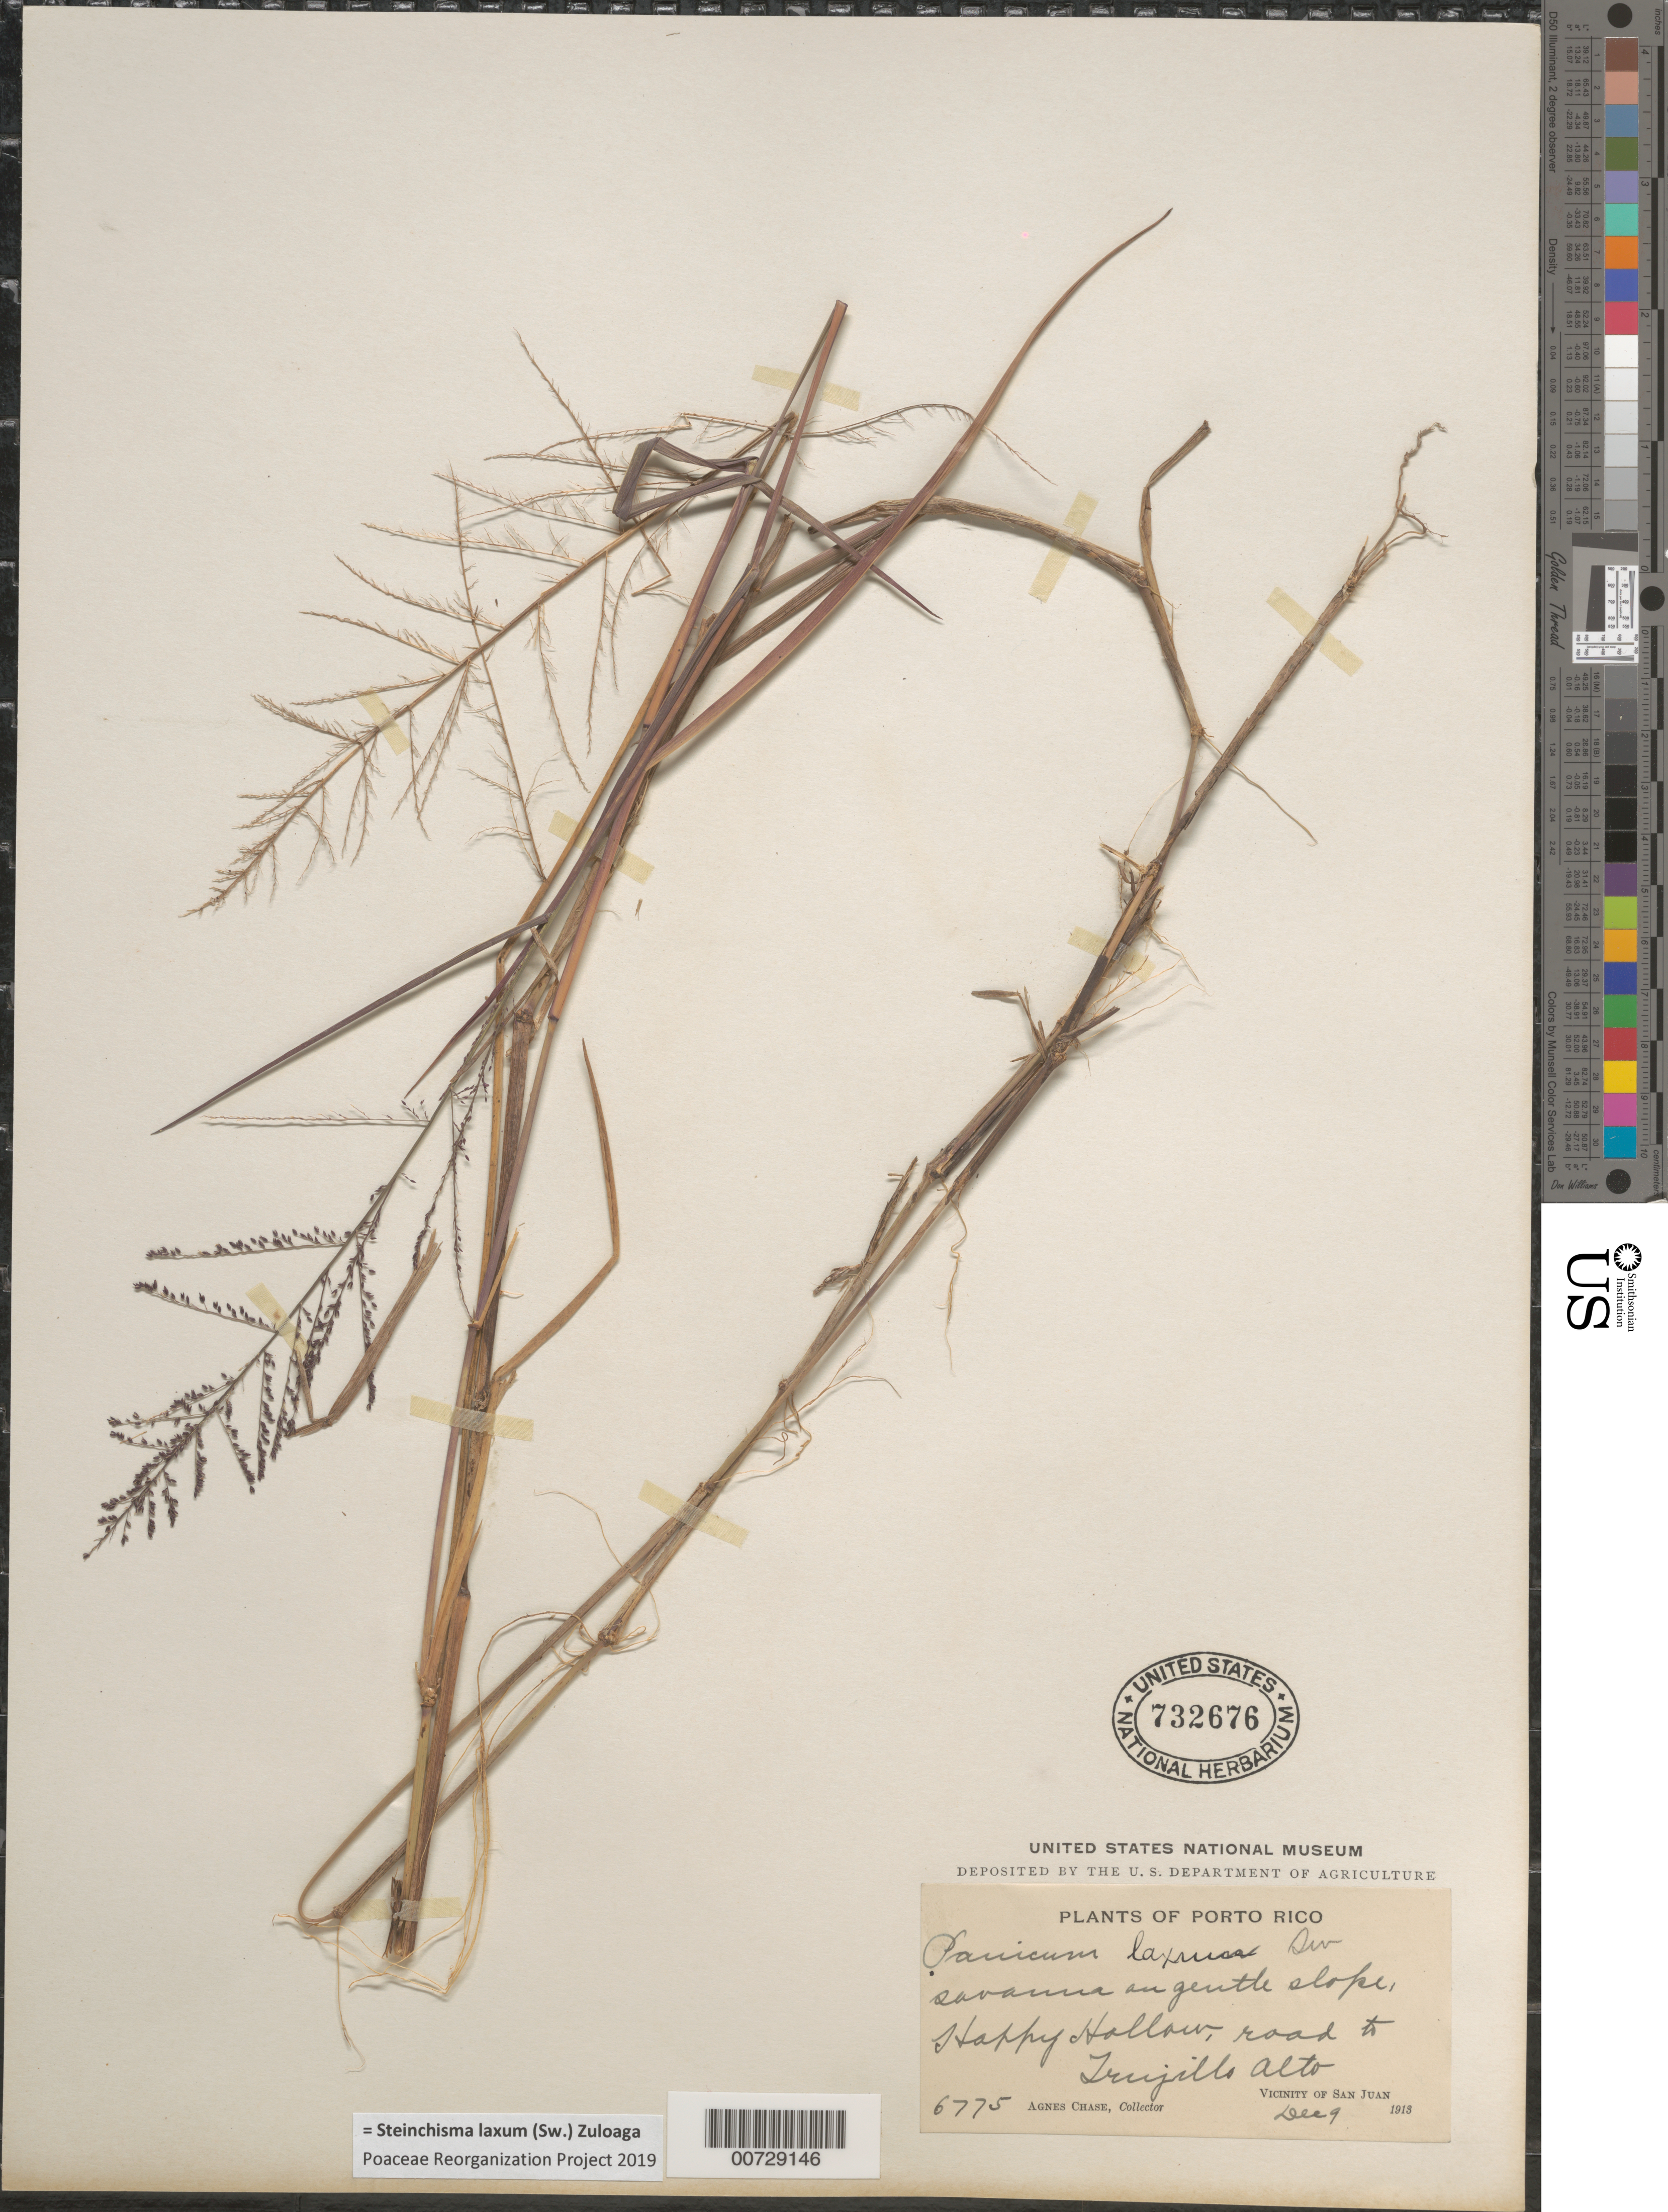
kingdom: Plantae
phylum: Tracheophyta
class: Liliopsida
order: Poales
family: Poaceae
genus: Steinchisma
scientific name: Steinchisma laxum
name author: (Sw.) Zuloaga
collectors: A. Chase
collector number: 6775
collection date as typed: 09 Dec 1913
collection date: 1913-12-09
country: Puerto Rico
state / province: San Juan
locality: San Juan, vic of; Happy Hollow, road to Trujillo Alto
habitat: Savanna on gentle slope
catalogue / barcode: US 732676